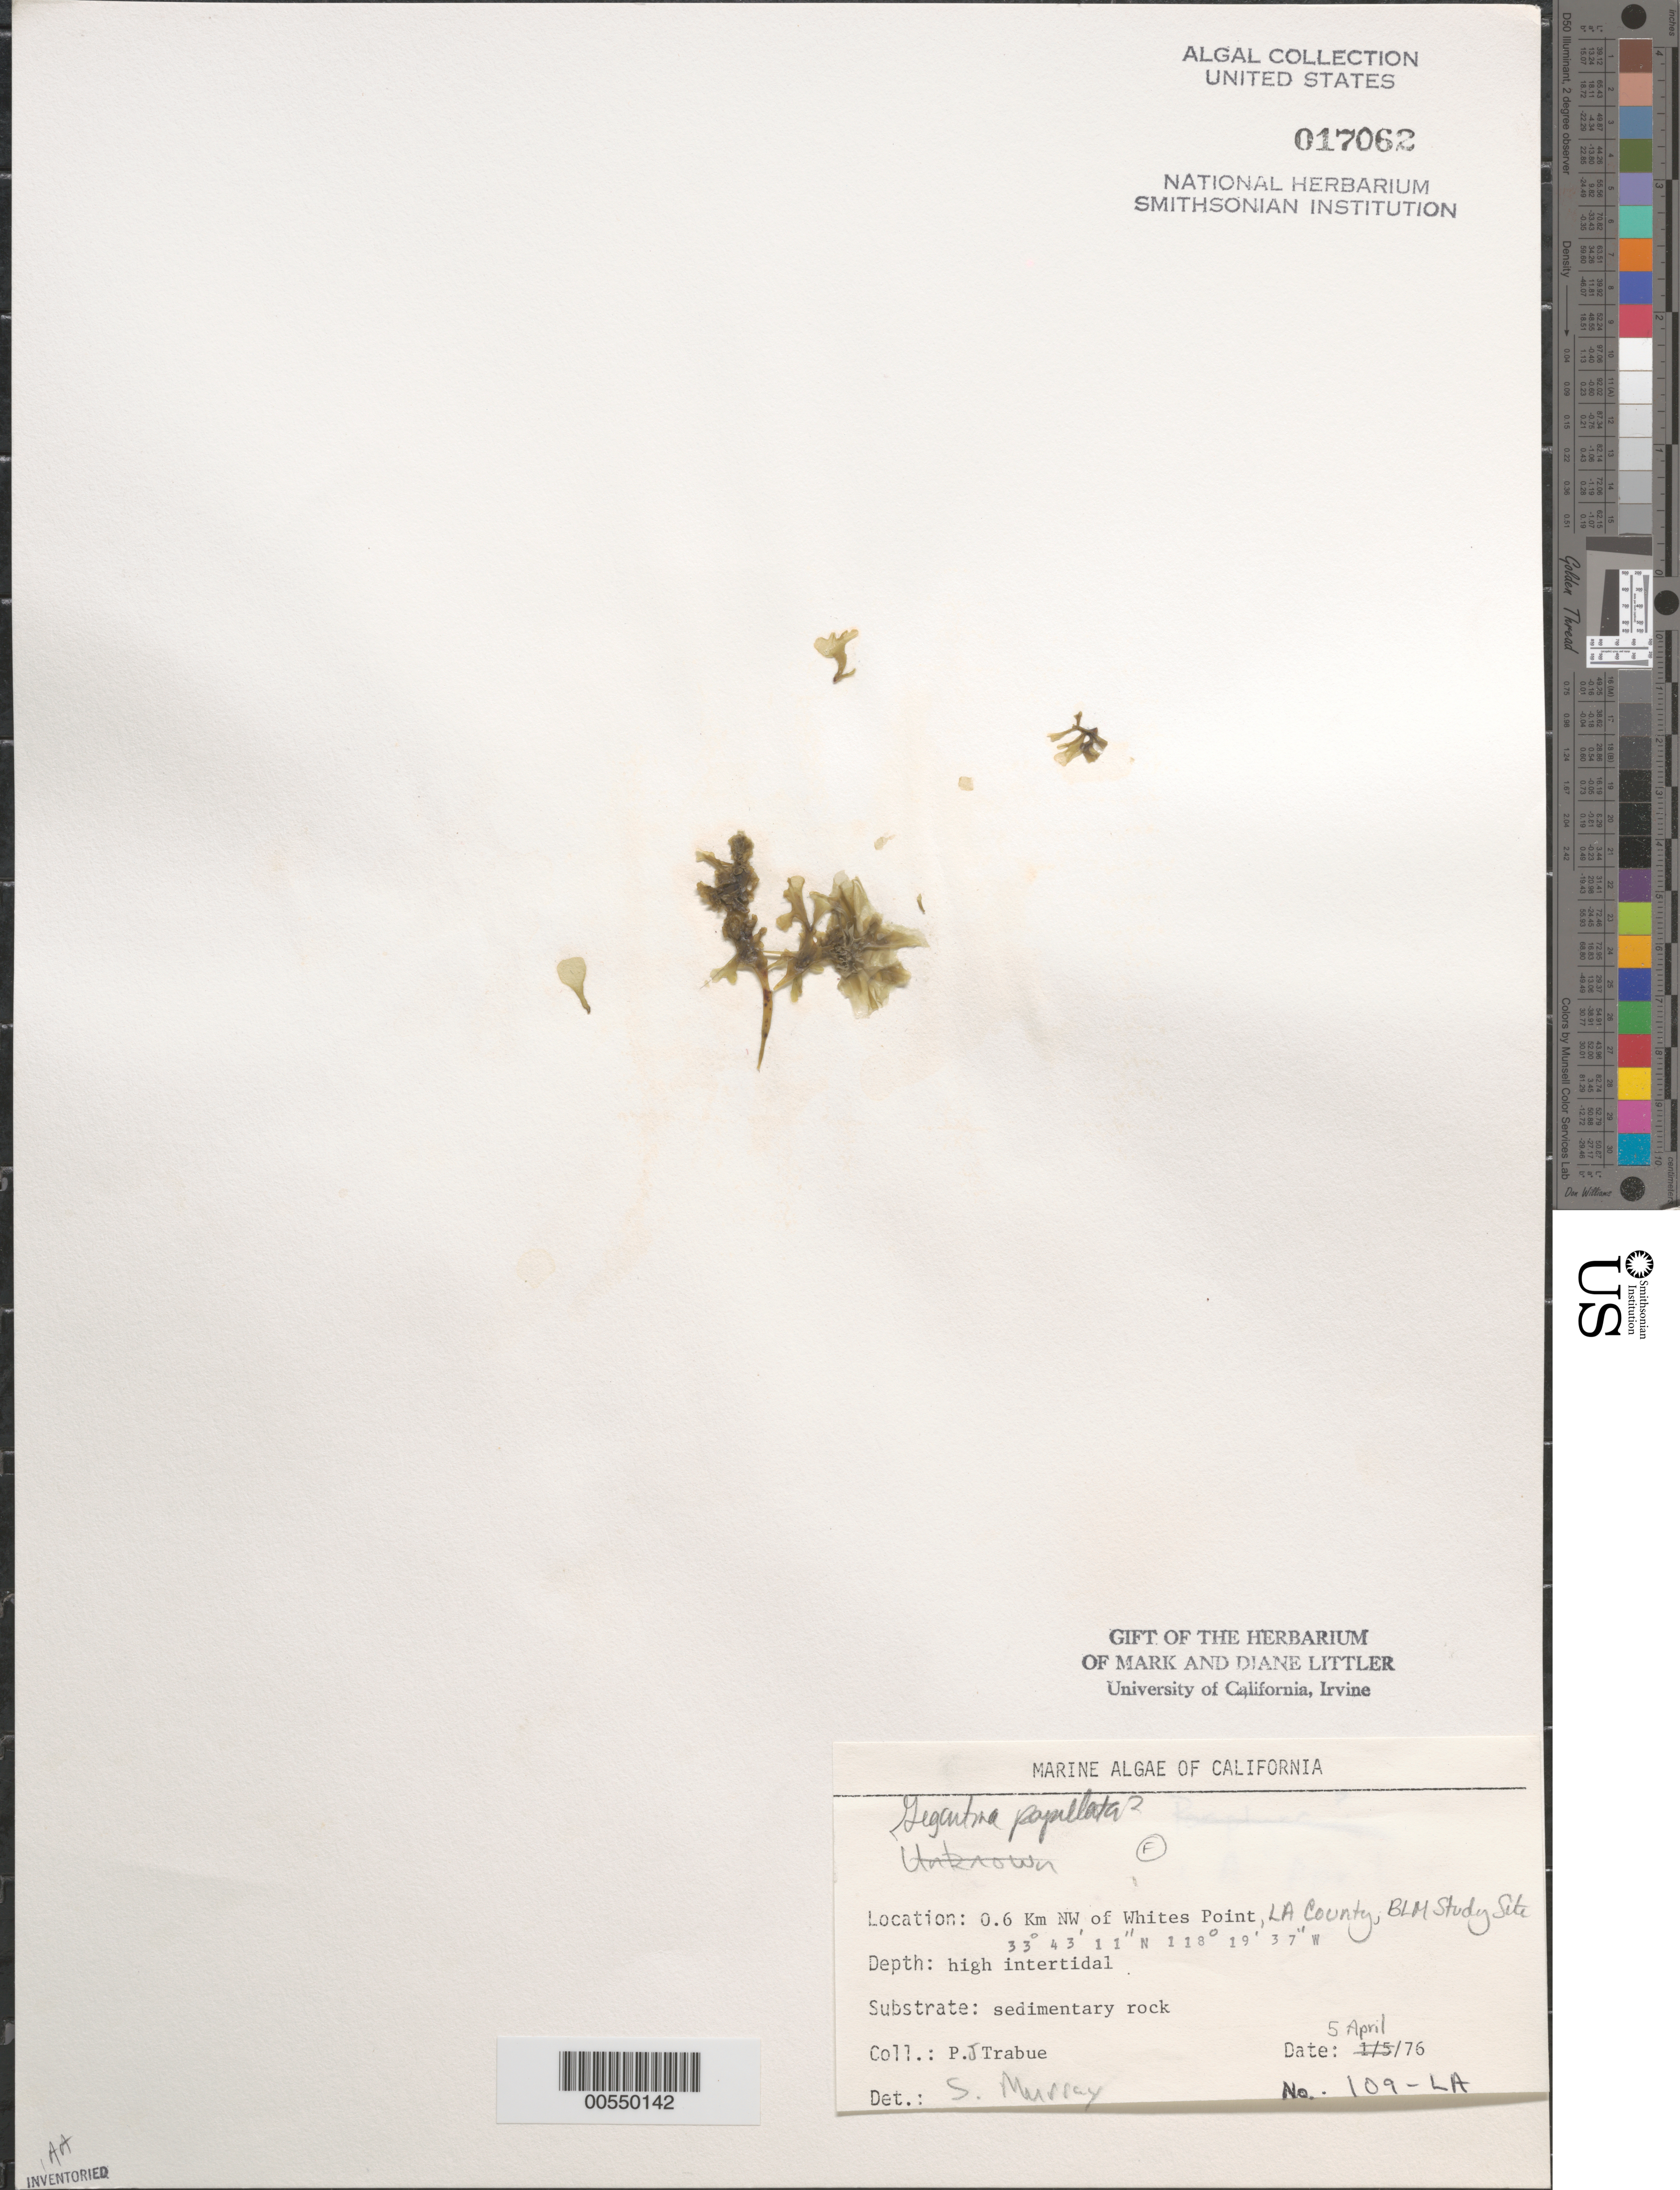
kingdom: Plantae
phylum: Rhodophyta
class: Florideophyceae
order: Gigartinales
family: Phyllophoraceae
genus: Mastocarpus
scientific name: Mastocarpus papillatus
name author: (C. Agardh) Kütz.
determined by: Algae name updating Project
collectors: P. J. Trabue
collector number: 109-la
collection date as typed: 05 Apr 1976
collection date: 1976-04-05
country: United States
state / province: California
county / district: Los Angeles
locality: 0.6 km northwest of Whites Point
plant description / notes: BLM-SOCALBIGHT Rocky Intertidal Survey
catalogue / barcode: US 17062